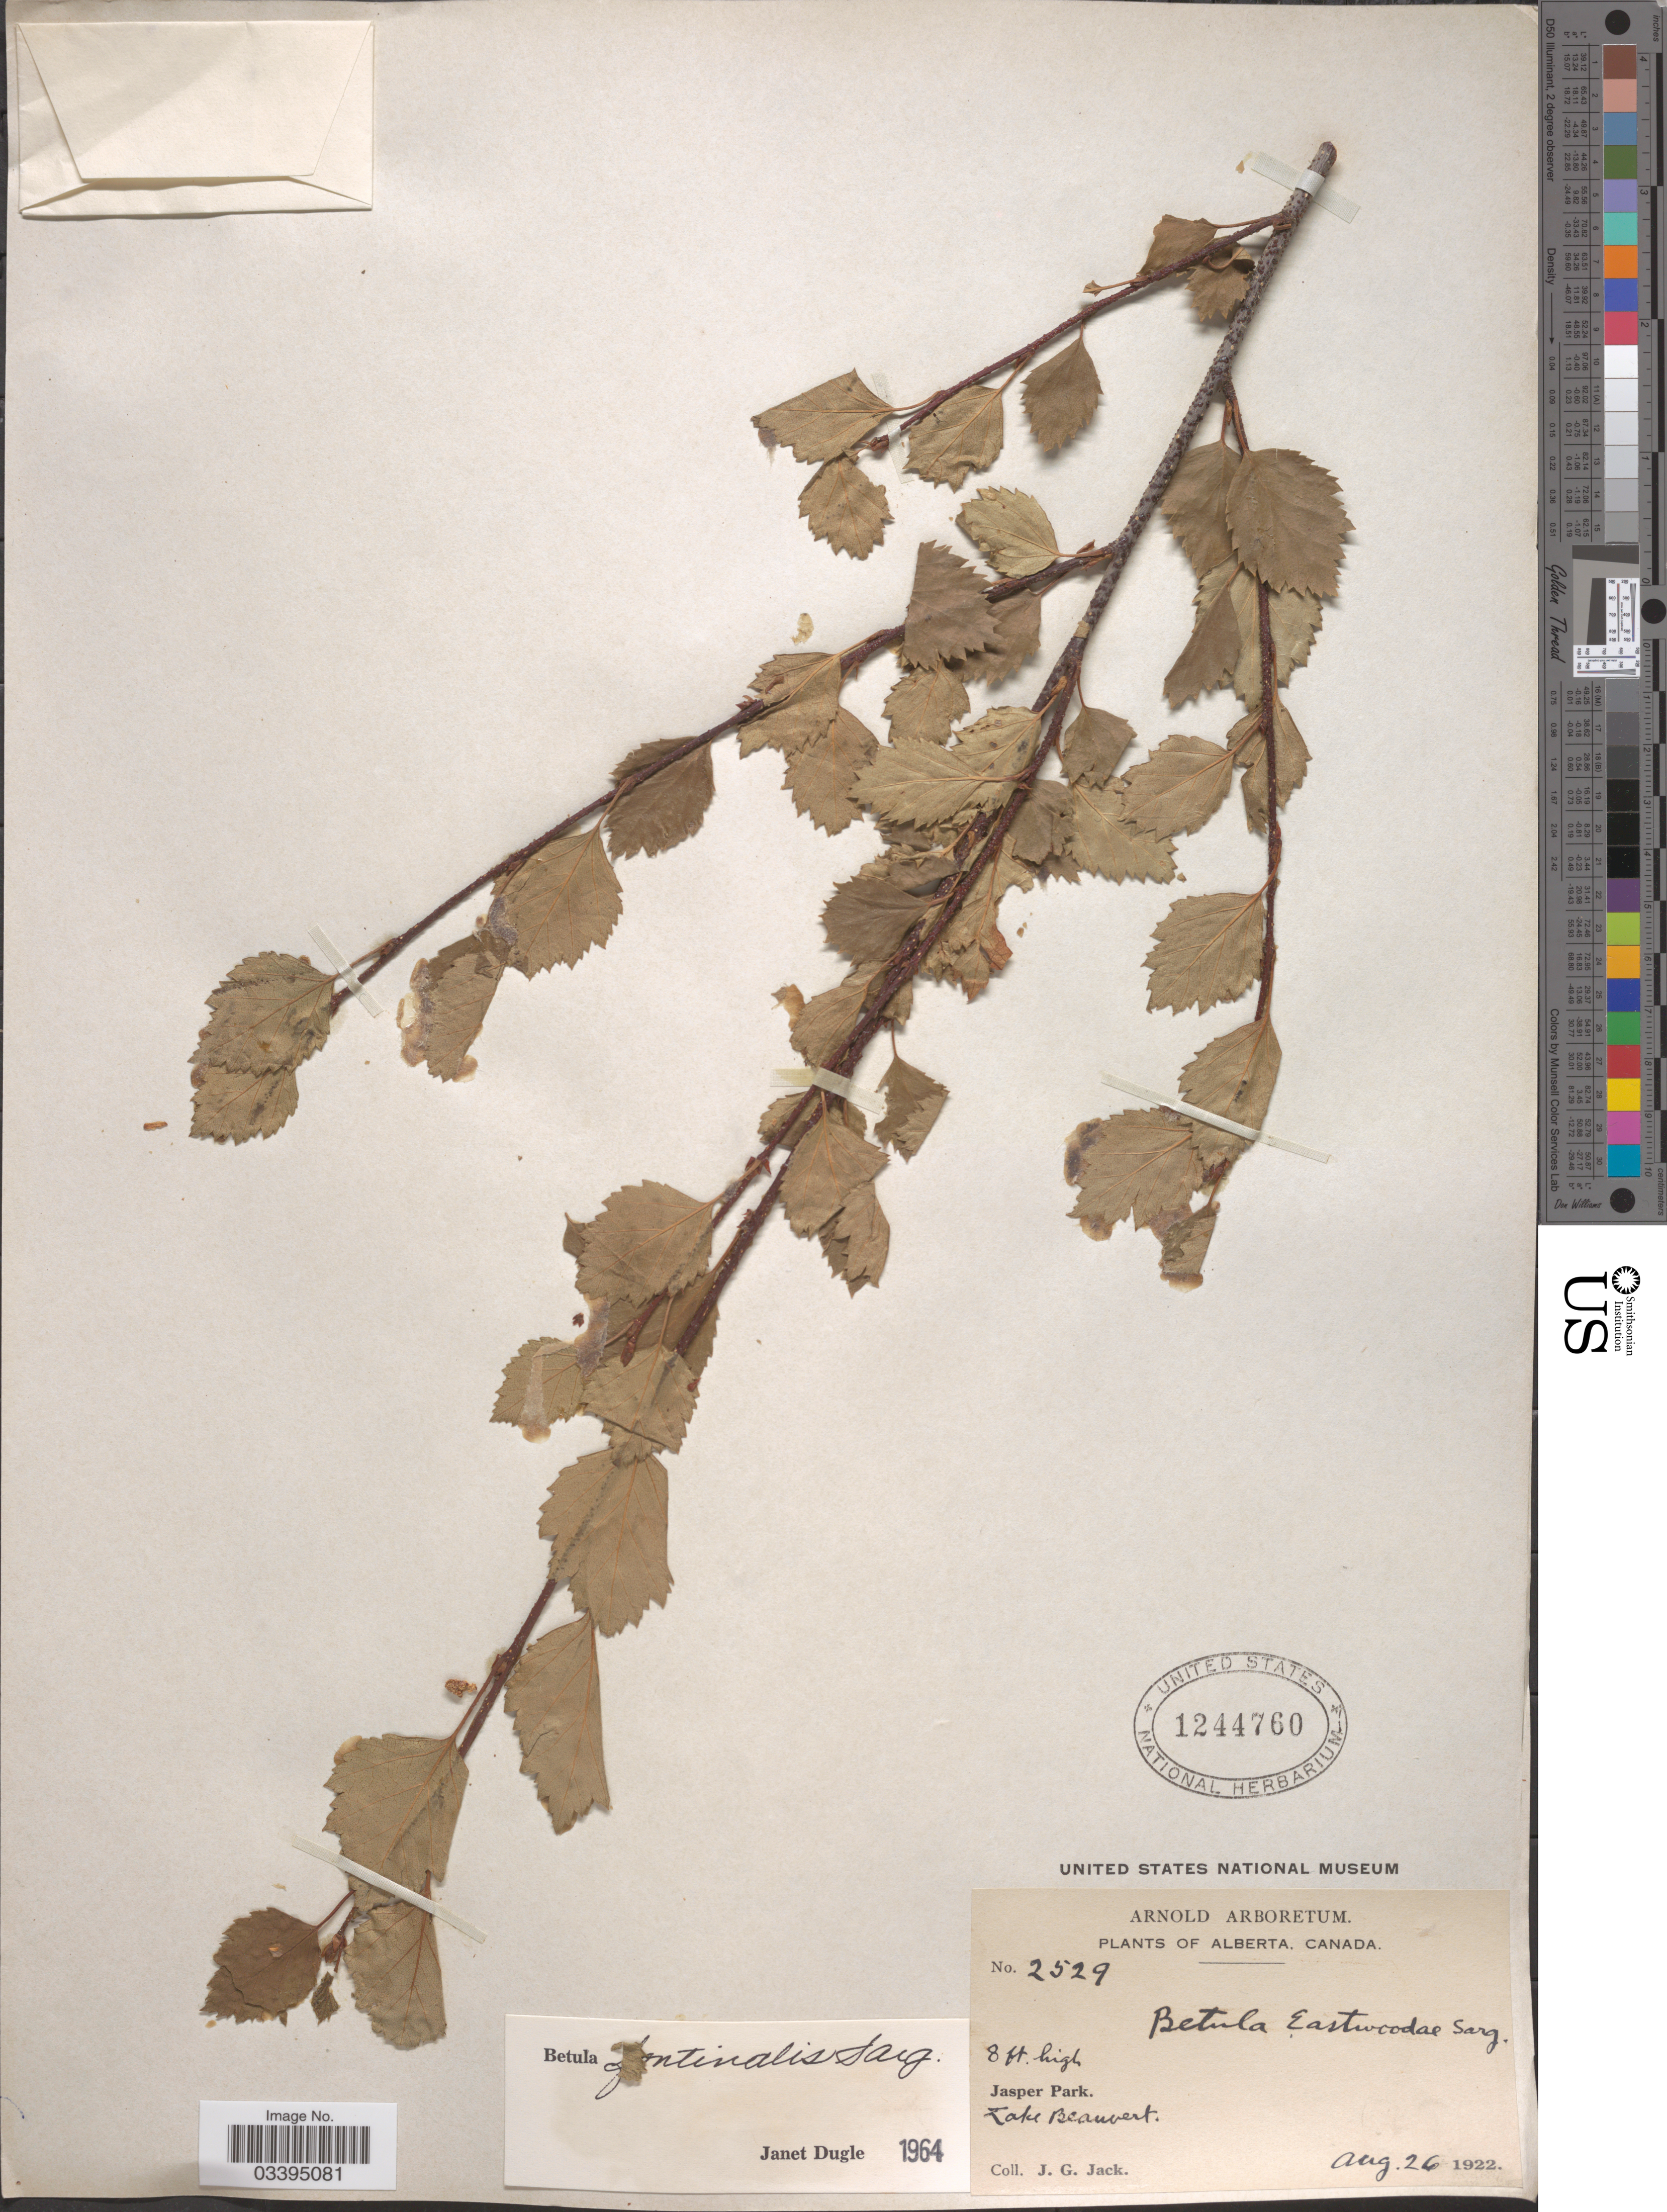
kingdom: Plantae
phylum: Tracheophyta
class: Magnoliopsida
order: Fagales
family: Betulaceae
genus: Betula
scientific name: Betula fontinalis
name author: Sarg.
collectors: J. G. Jack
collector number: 2529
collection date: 1922-08-26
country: Canada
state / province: Alberta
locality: Jasper Park. Lake Beauvert.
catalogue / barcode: US 1244760